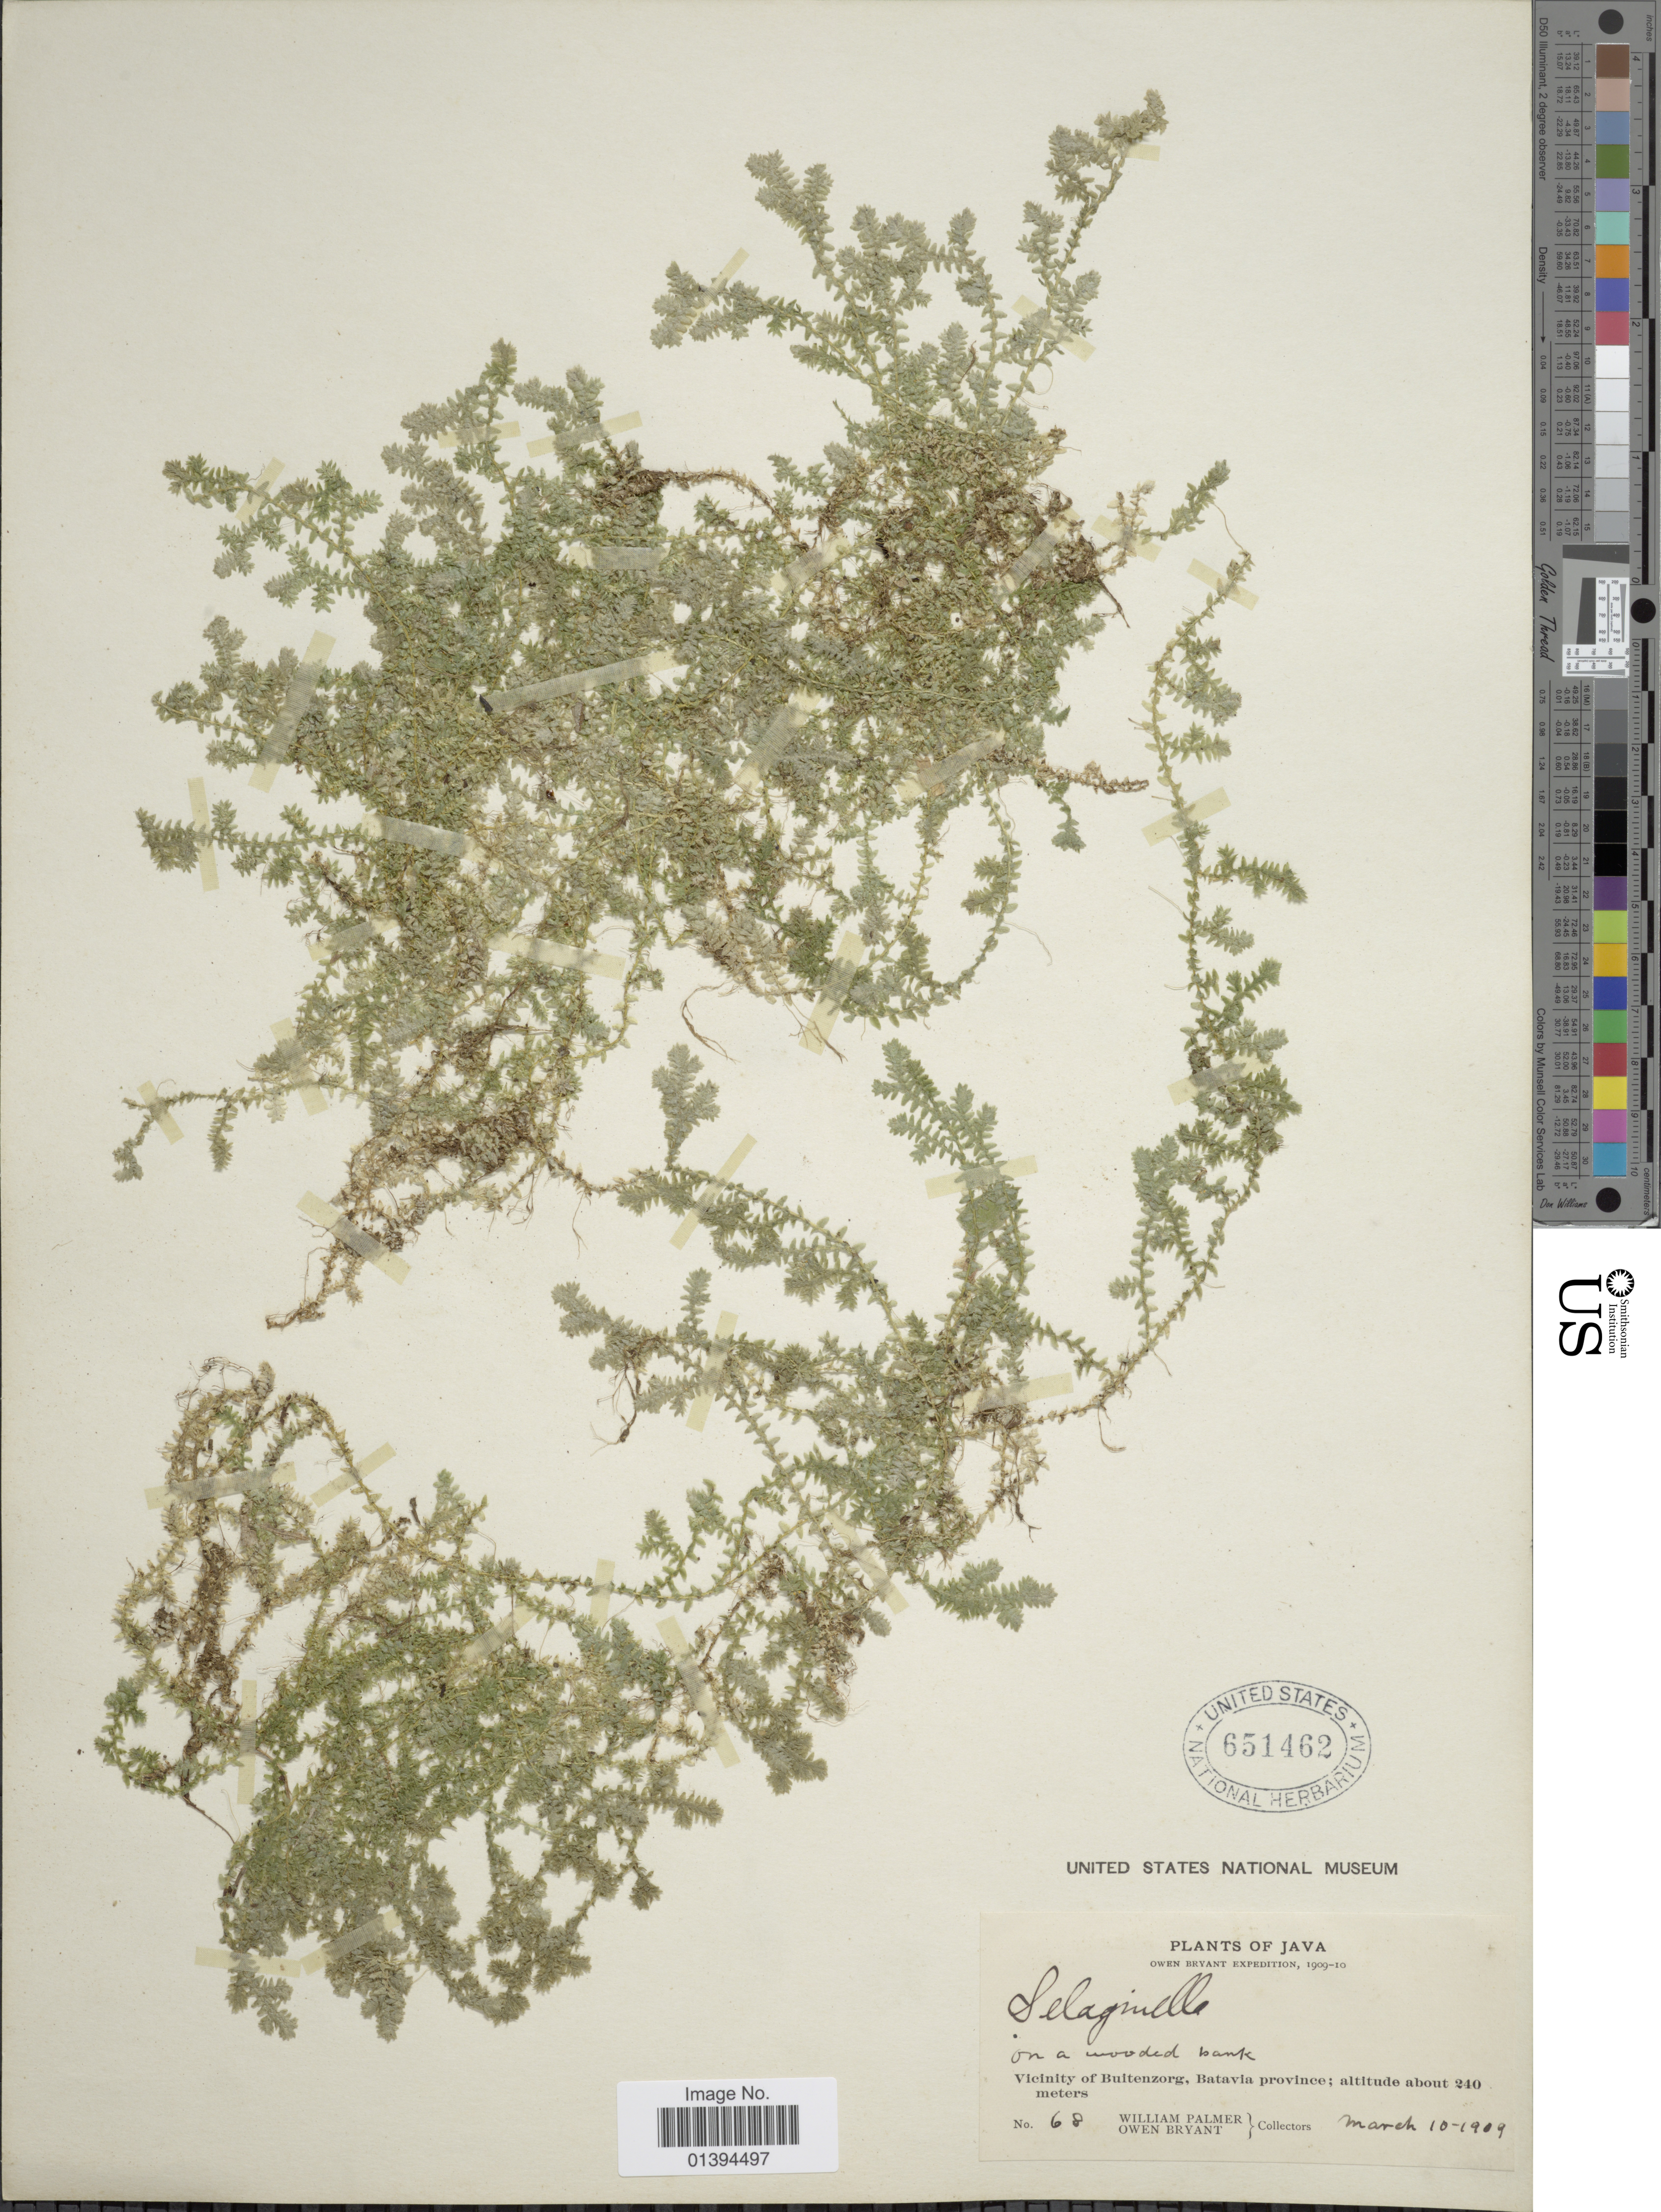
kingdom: Plantae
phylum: Tracheophyta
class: Lycopodiopsida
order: Selaginellales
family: Selaginellaceae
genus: Selaginella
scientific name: Selaginella sp.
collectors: W. Palmer & O. Bryant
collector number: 68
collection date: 1909-03-10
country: Indonesia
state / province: Java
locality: Vicinity of Buitenzorg, Batavia province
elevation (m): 240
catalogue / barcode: US 651462